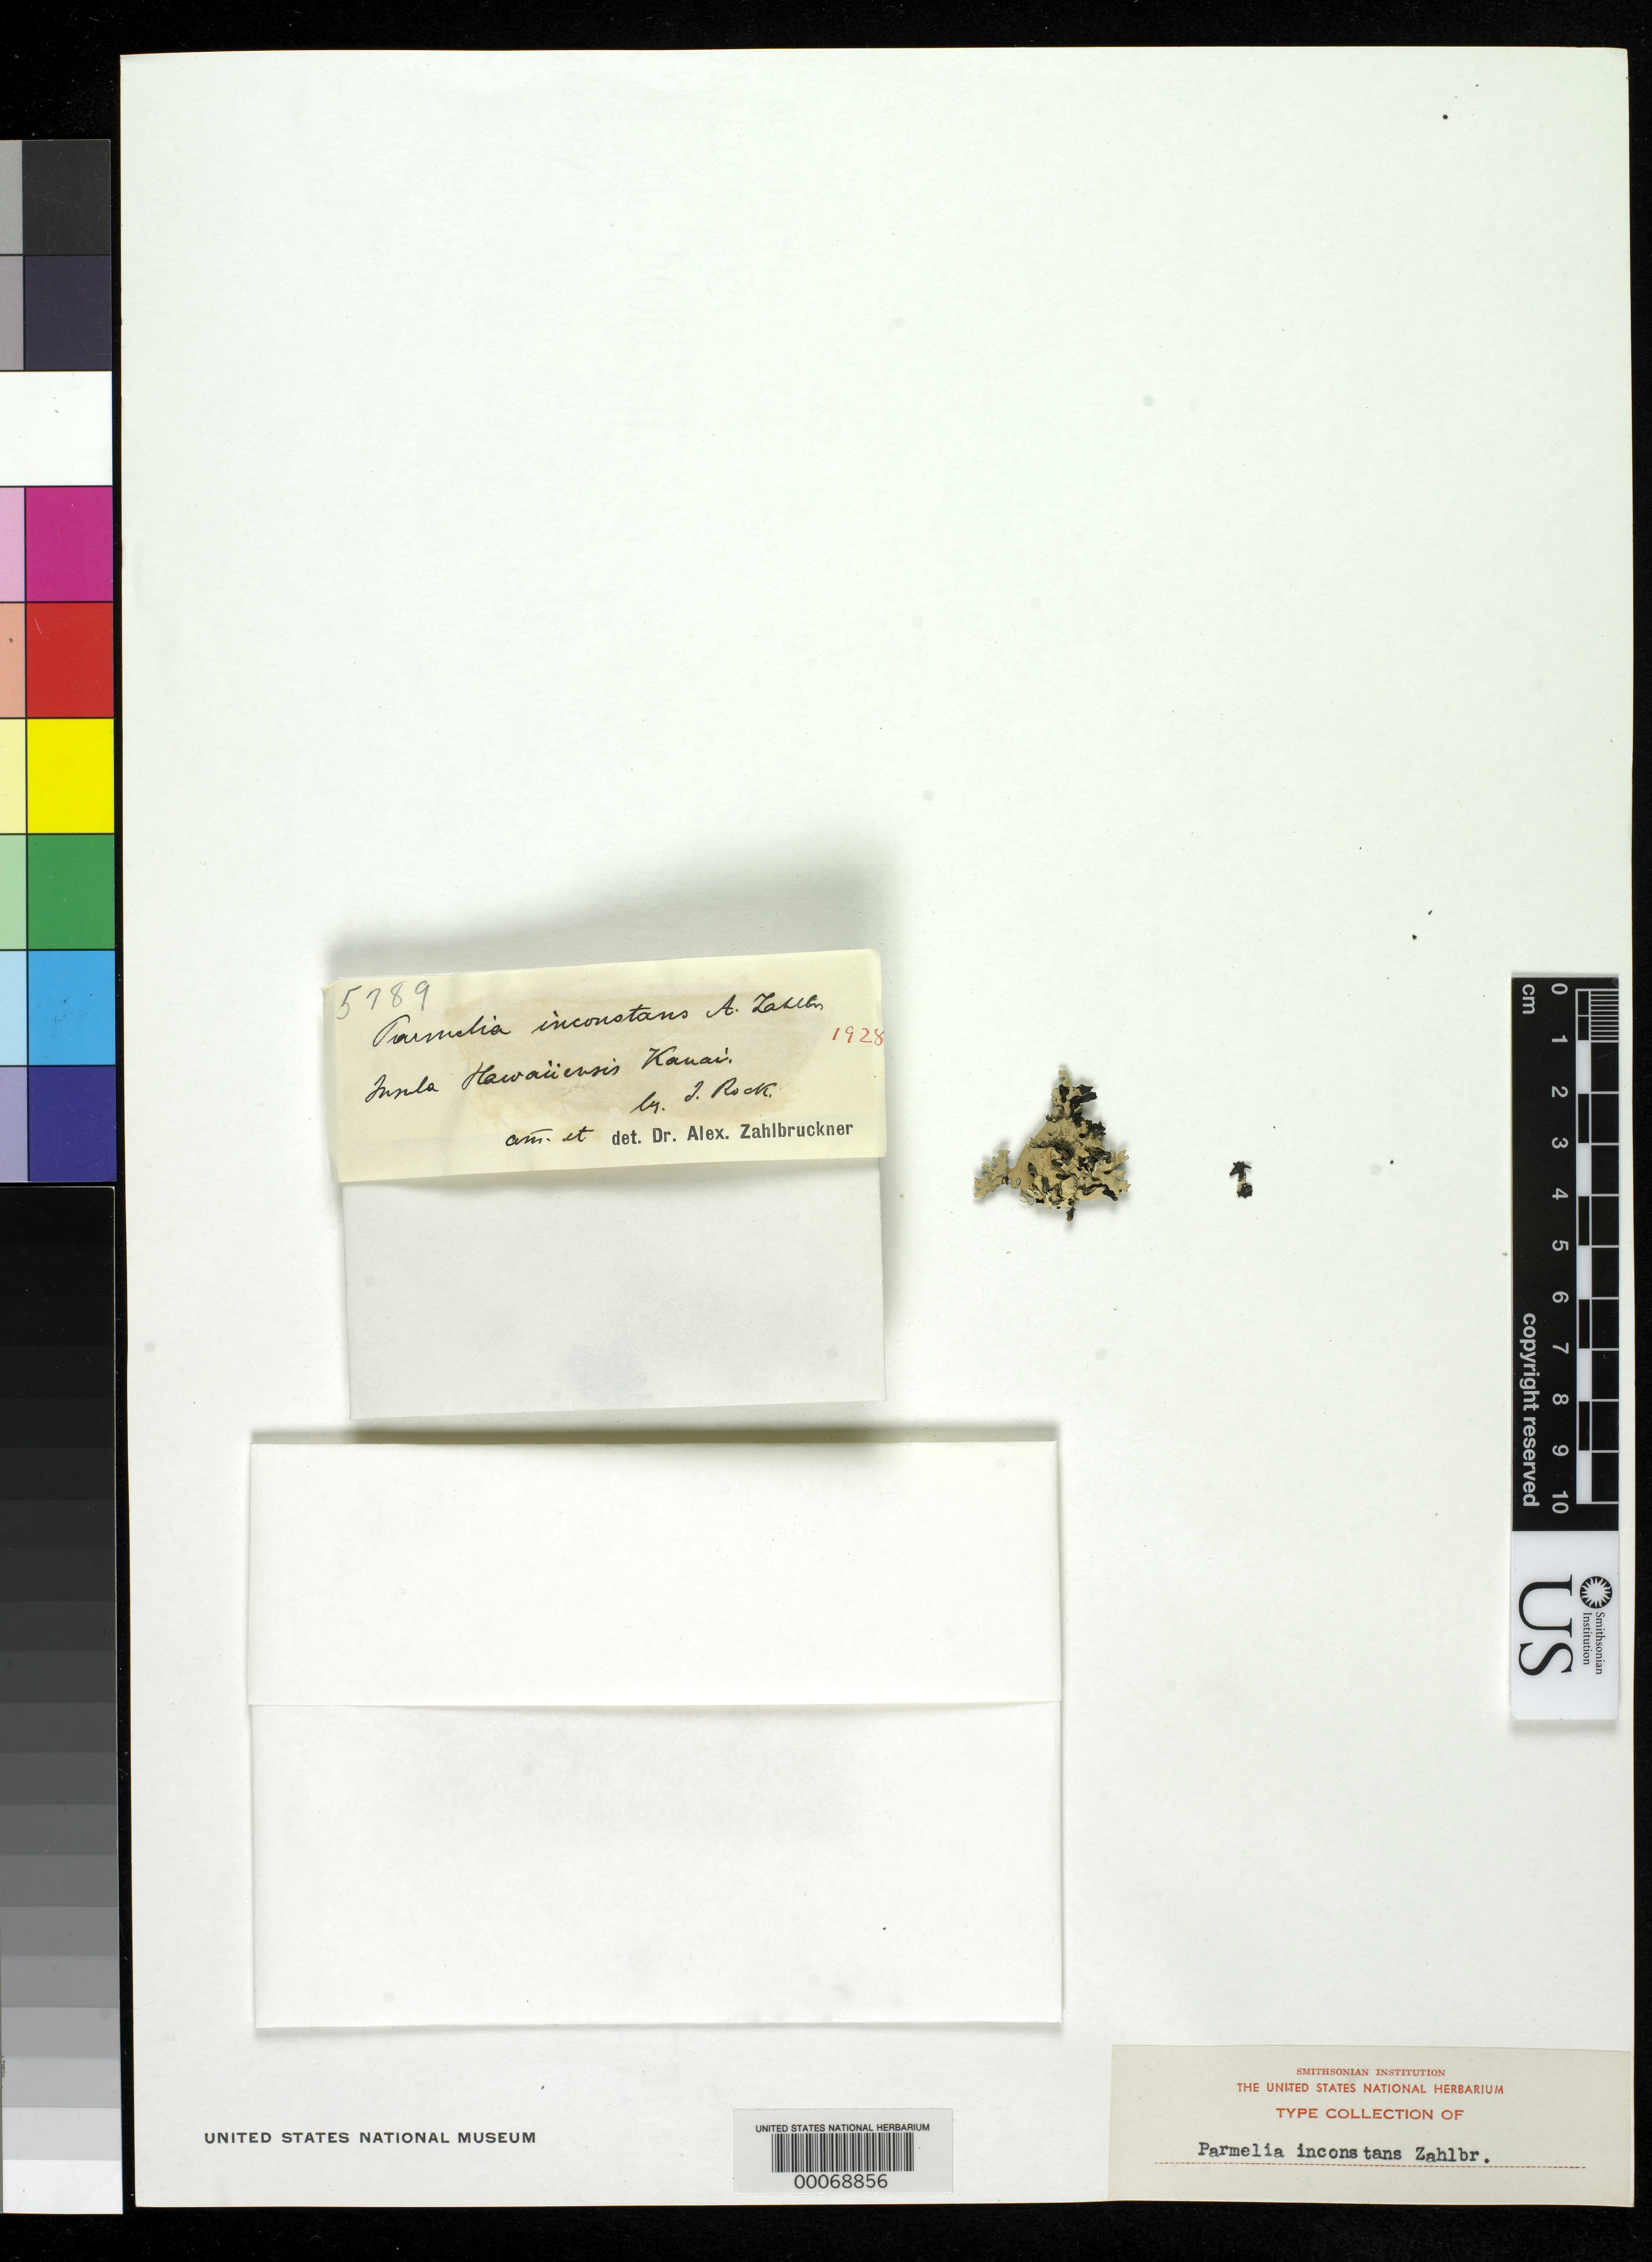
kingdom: Fungi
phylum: Ascomycota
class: Lecanoromycetes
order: Lecanorales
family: Parmeliaceae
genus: Parmelia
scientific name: Parmelia inconstans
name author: Zahlbr. in H. Magn. & Zahlbr.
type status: Isotype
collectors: J. F. Rock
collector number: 172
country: United States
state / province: Hawaii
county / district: Kauai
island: Kaua'i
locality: Kahaluamano